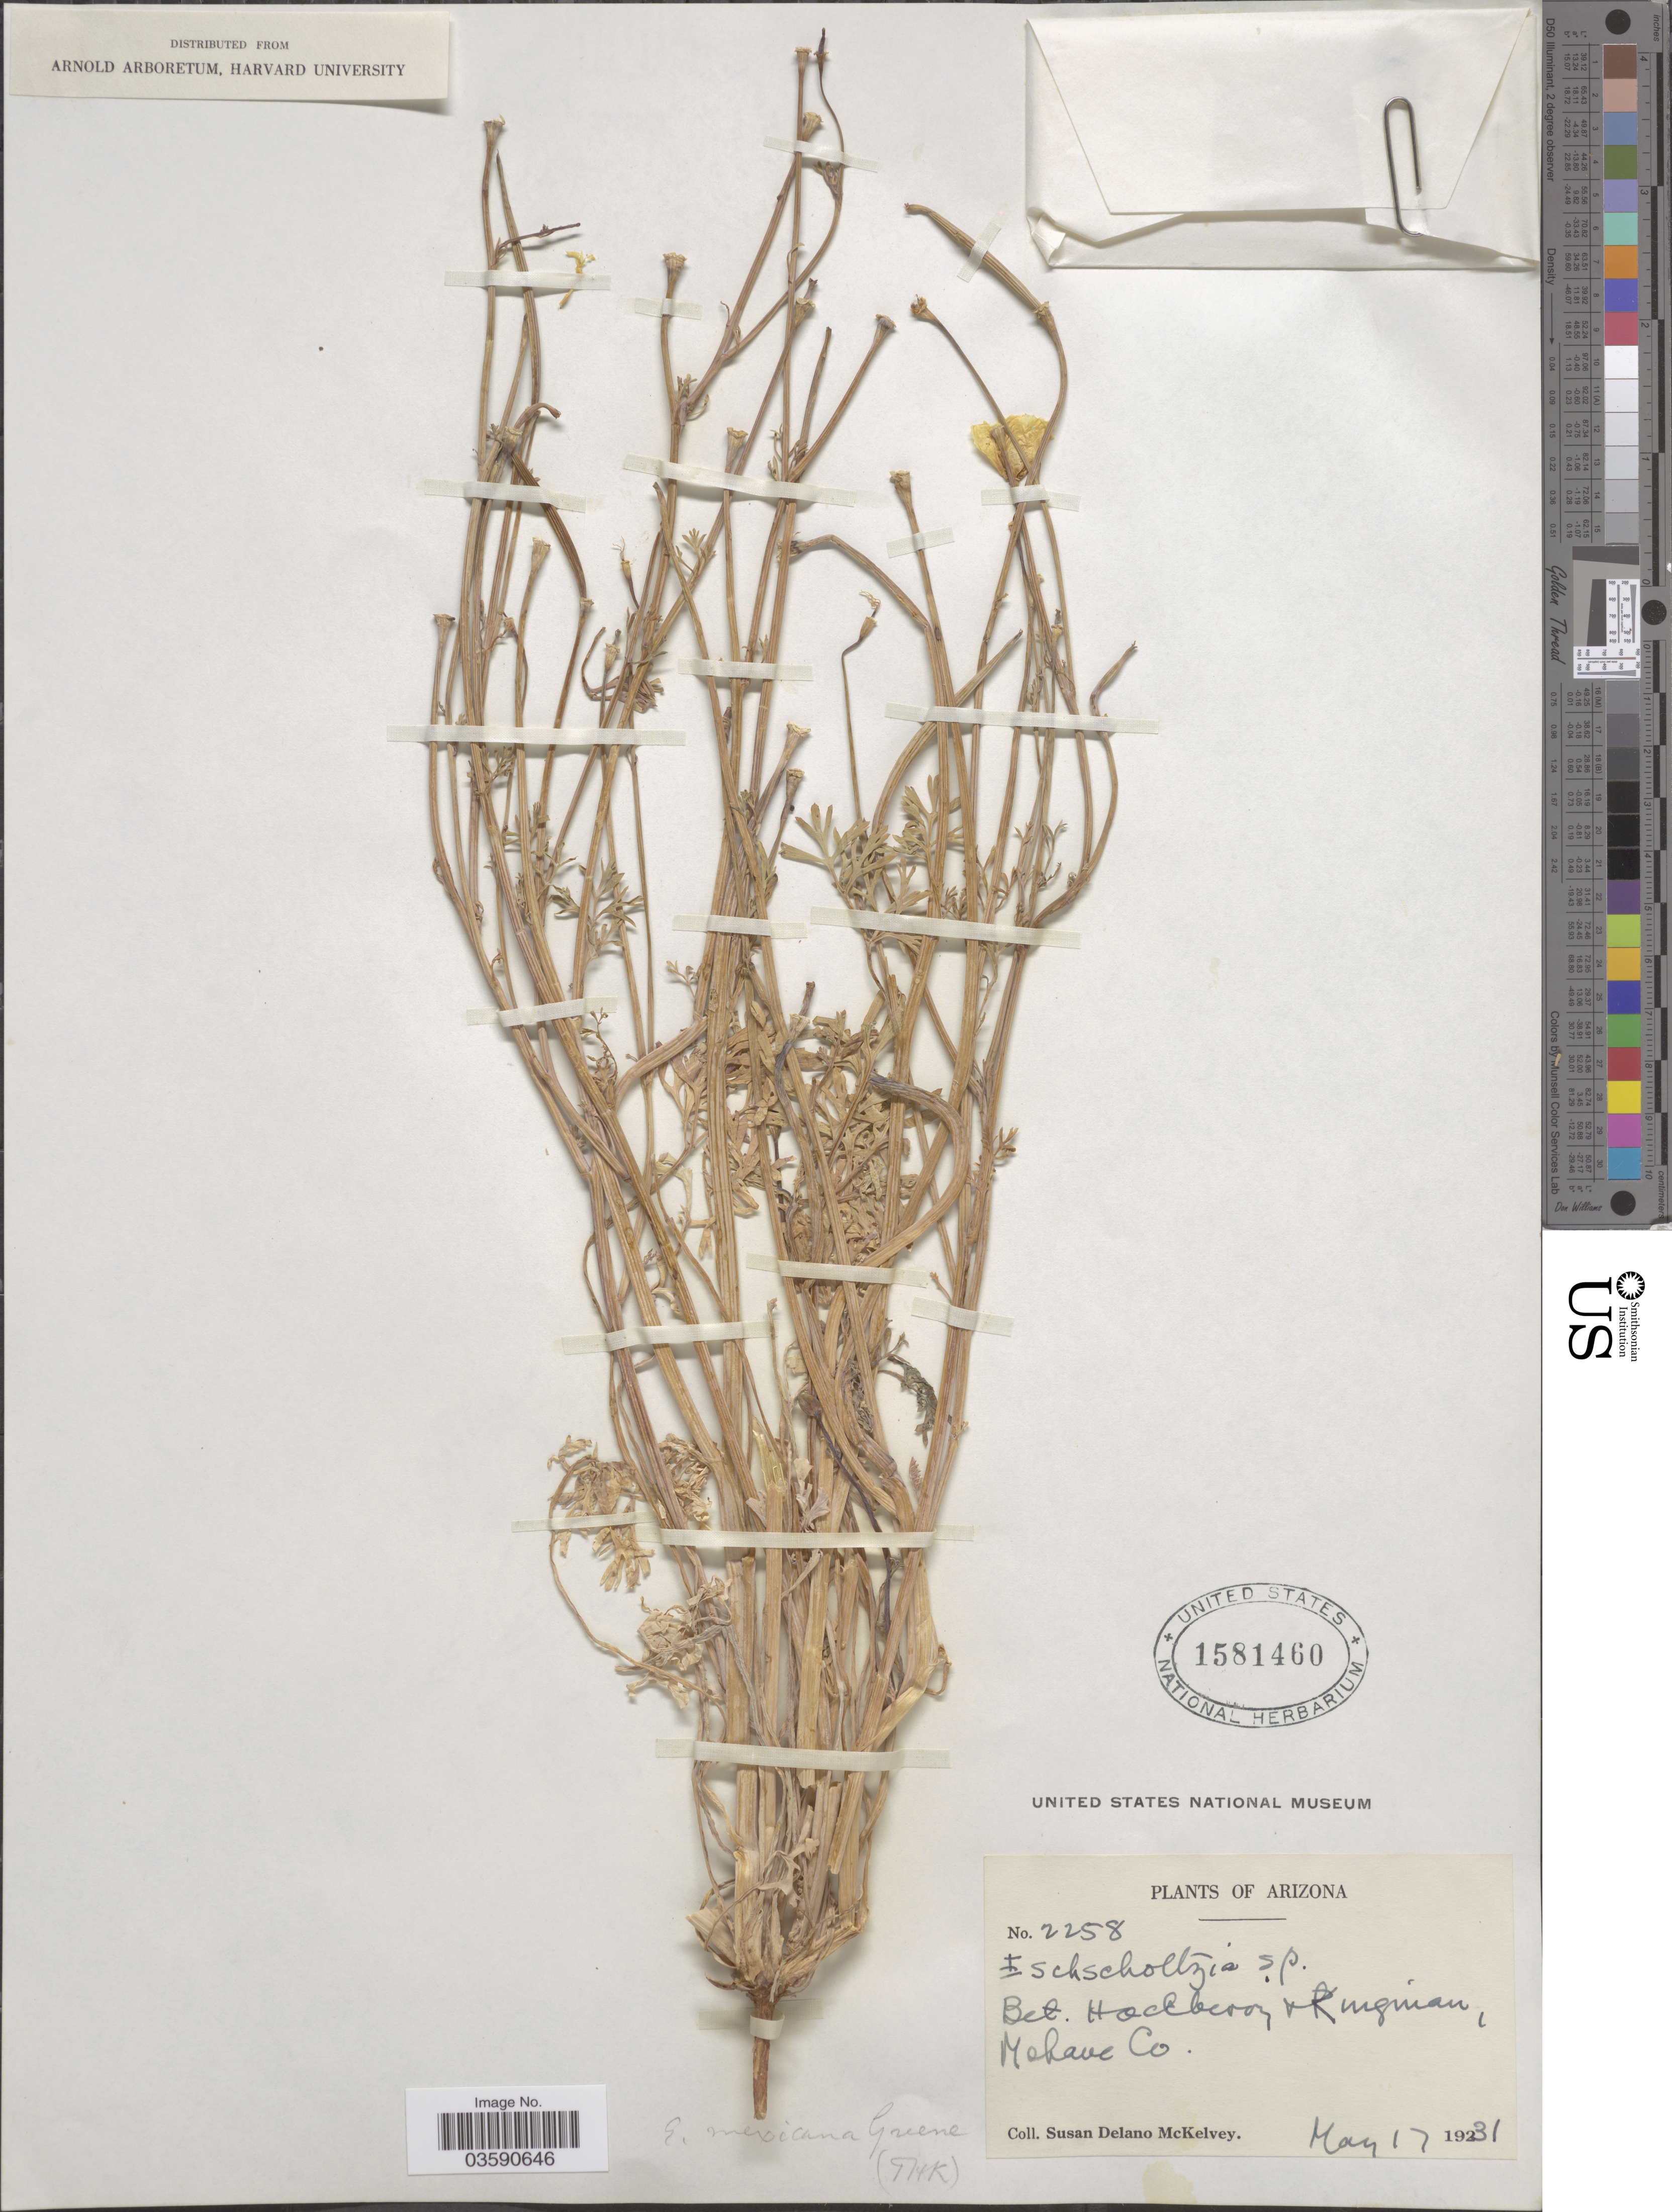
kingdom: Plantae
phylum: Tracheophyta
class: Magnoliopsida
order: Ranunculales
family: Papaveraceae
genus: Eschscholzia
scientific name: Eschscholzia mexicana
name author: Greene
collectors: S. A. McKelvey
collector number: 2258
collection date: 1931-05-17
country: United States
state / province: Arizona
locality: Bet. Hackberry & Kingman, Mohave Co.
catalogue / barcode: US 1581460